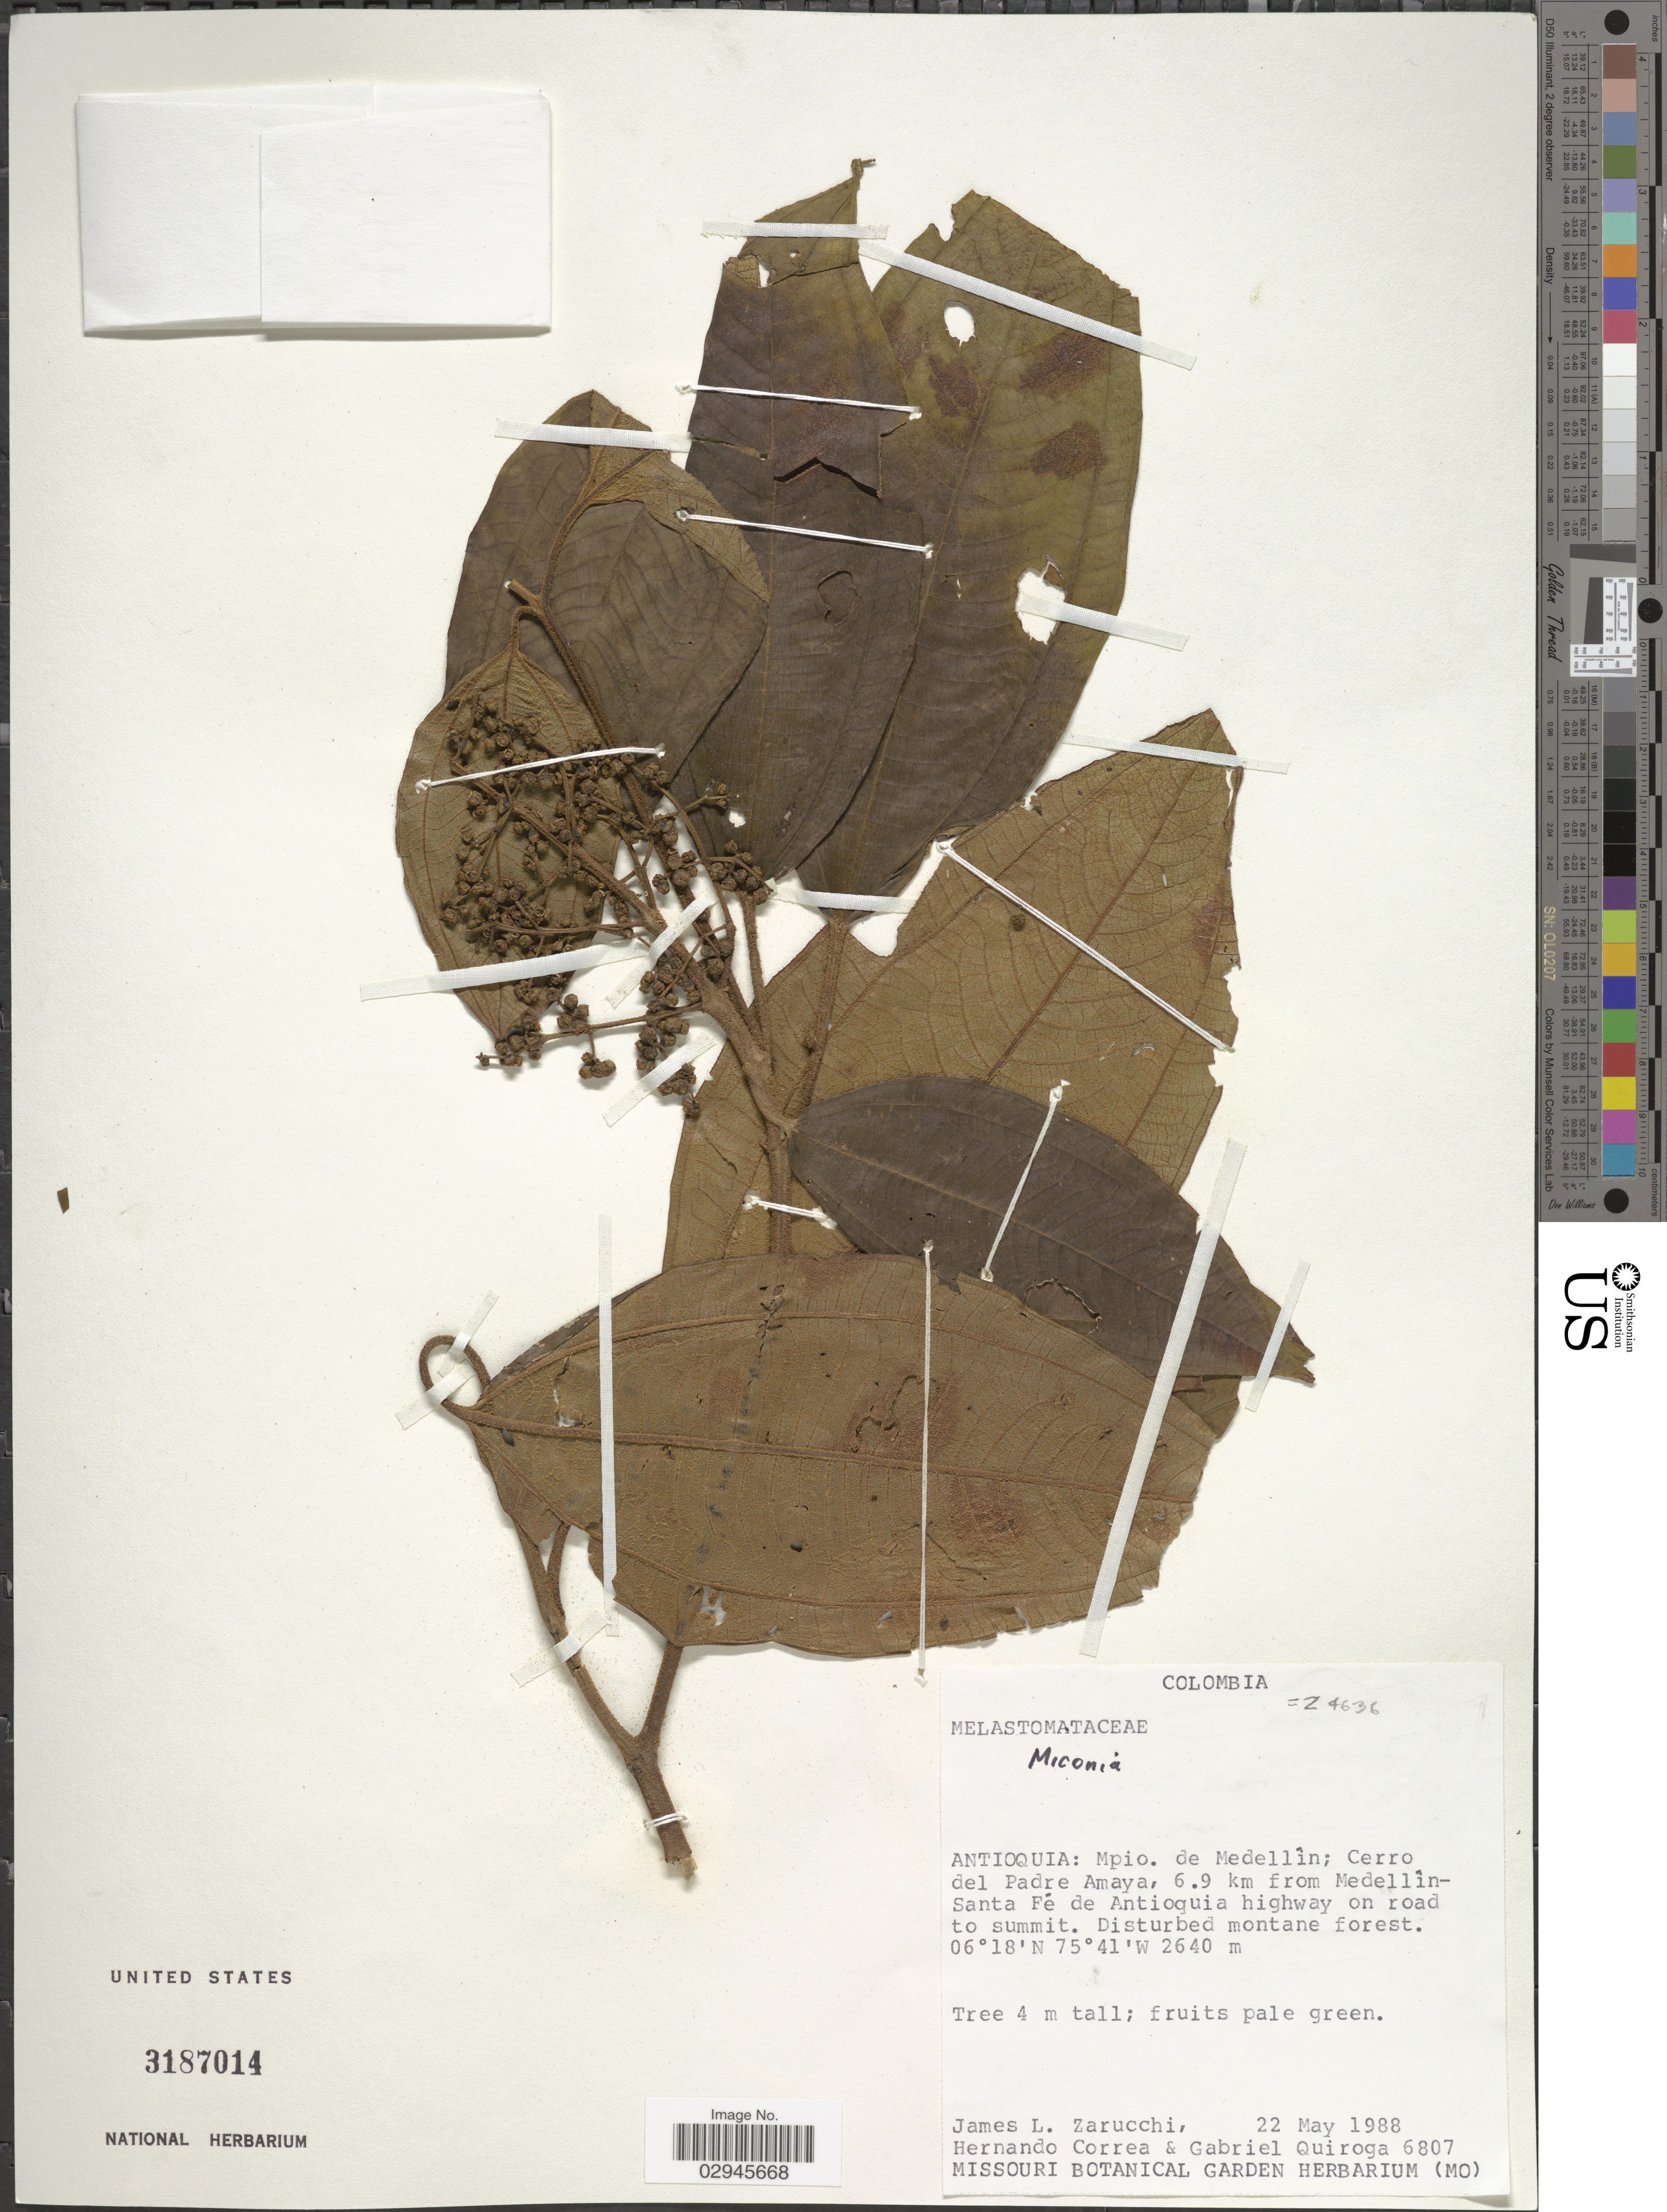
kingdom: Plantae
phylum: Tracheophyta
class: Magnoliopsida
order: Myrtales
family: Melastomataceae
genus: Miconia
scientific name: Miconia sp.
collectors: J. L. Zarucchi, H. Correa & G. Quiroga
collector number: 6807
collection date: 1988-05-22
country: Colombia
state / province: Antioquia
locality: Mpio. de Medellín; Cerro del Padre Amaya, 6.9 km from Medellín-Santa Fé de Antioquia highway on road to summit.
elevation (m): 2640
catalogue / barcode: US 3187014